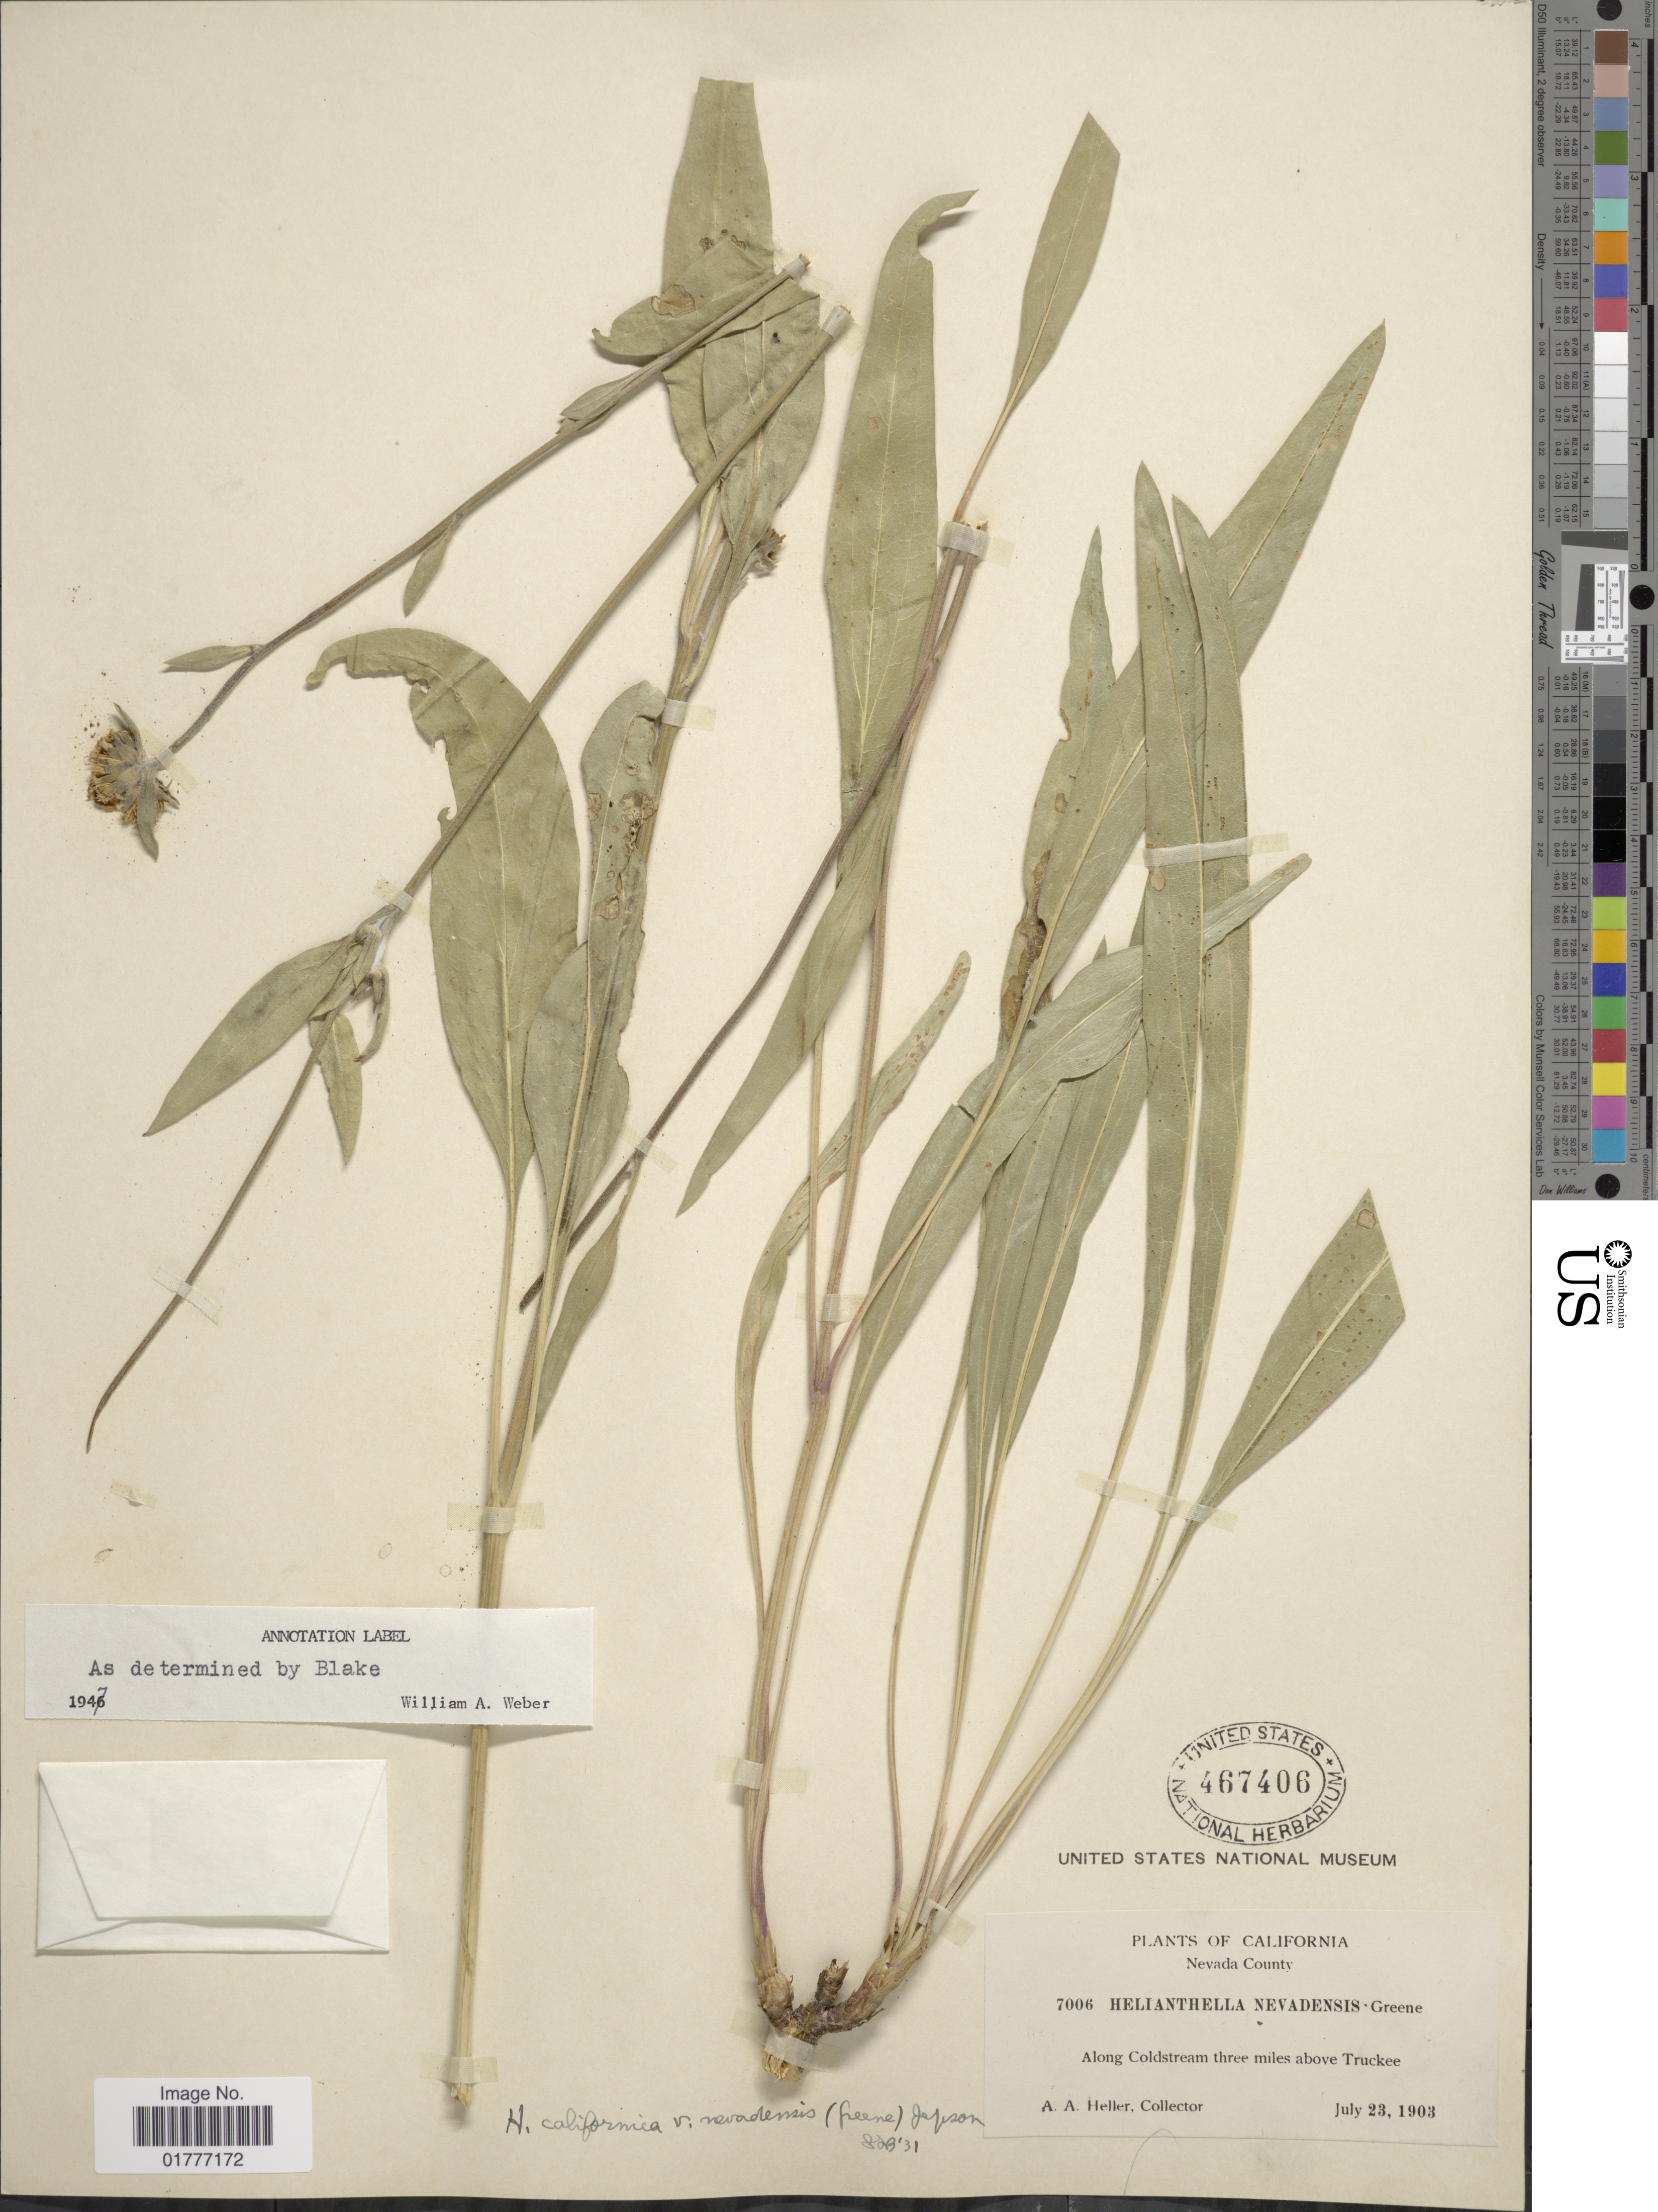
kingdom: Plantae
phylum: Tracheophyta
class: Magnoliopsida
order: Asterales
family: Asteraceae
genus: Helianthella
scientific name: Helianthella californica var. nevadensis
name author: (Greene) Jeps.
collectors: A. A. Heller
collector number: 7006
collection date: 1903-07-23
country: United States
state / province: California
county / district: Nevada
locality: Nevada County. Along Coldstream three miles above Truckee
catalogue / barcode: US 467406